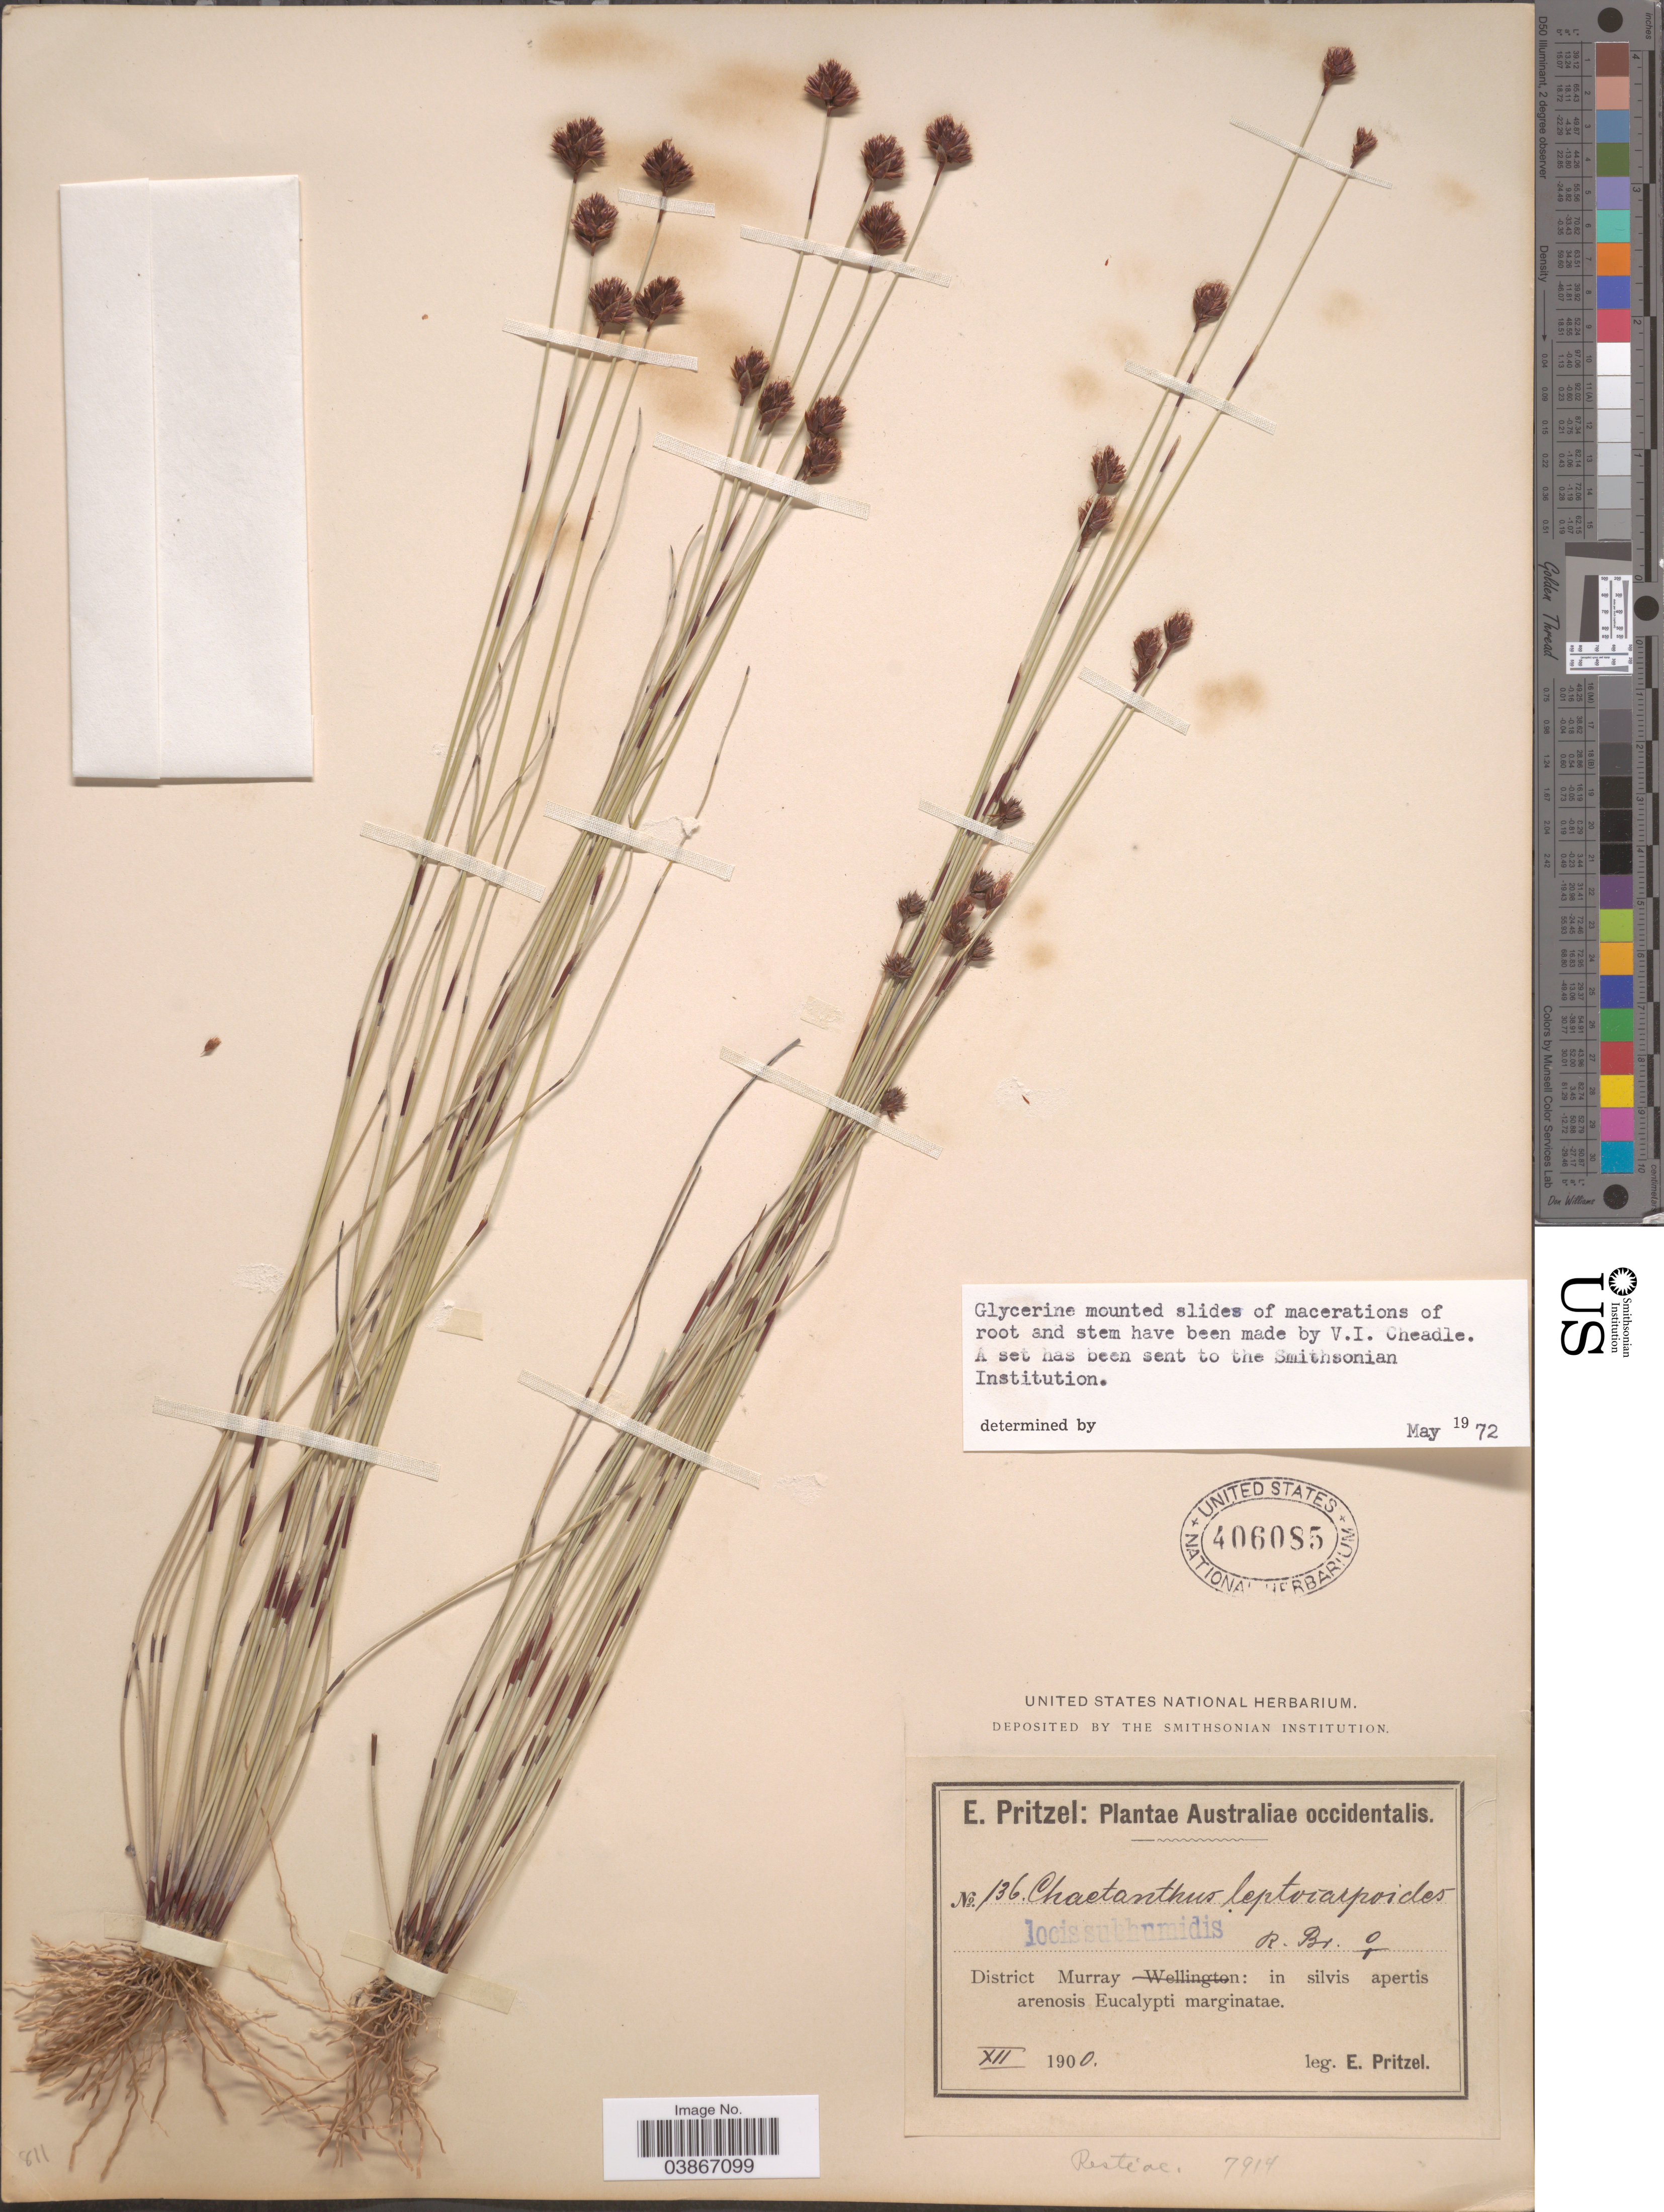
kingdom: Plantae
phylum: Tracheophyta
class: Liliopsida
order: Poales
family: Restionaceae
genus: Chaetanthus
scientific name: Chaetanthus leptocarpoides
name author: R. Br.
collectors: E. G. Pritzel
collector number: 136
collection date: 1900-12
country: Australia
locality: Australiae occidentalis. District Murray: in silvis apertis arenosis Eucalypti marginatae.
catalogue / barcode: US 406085